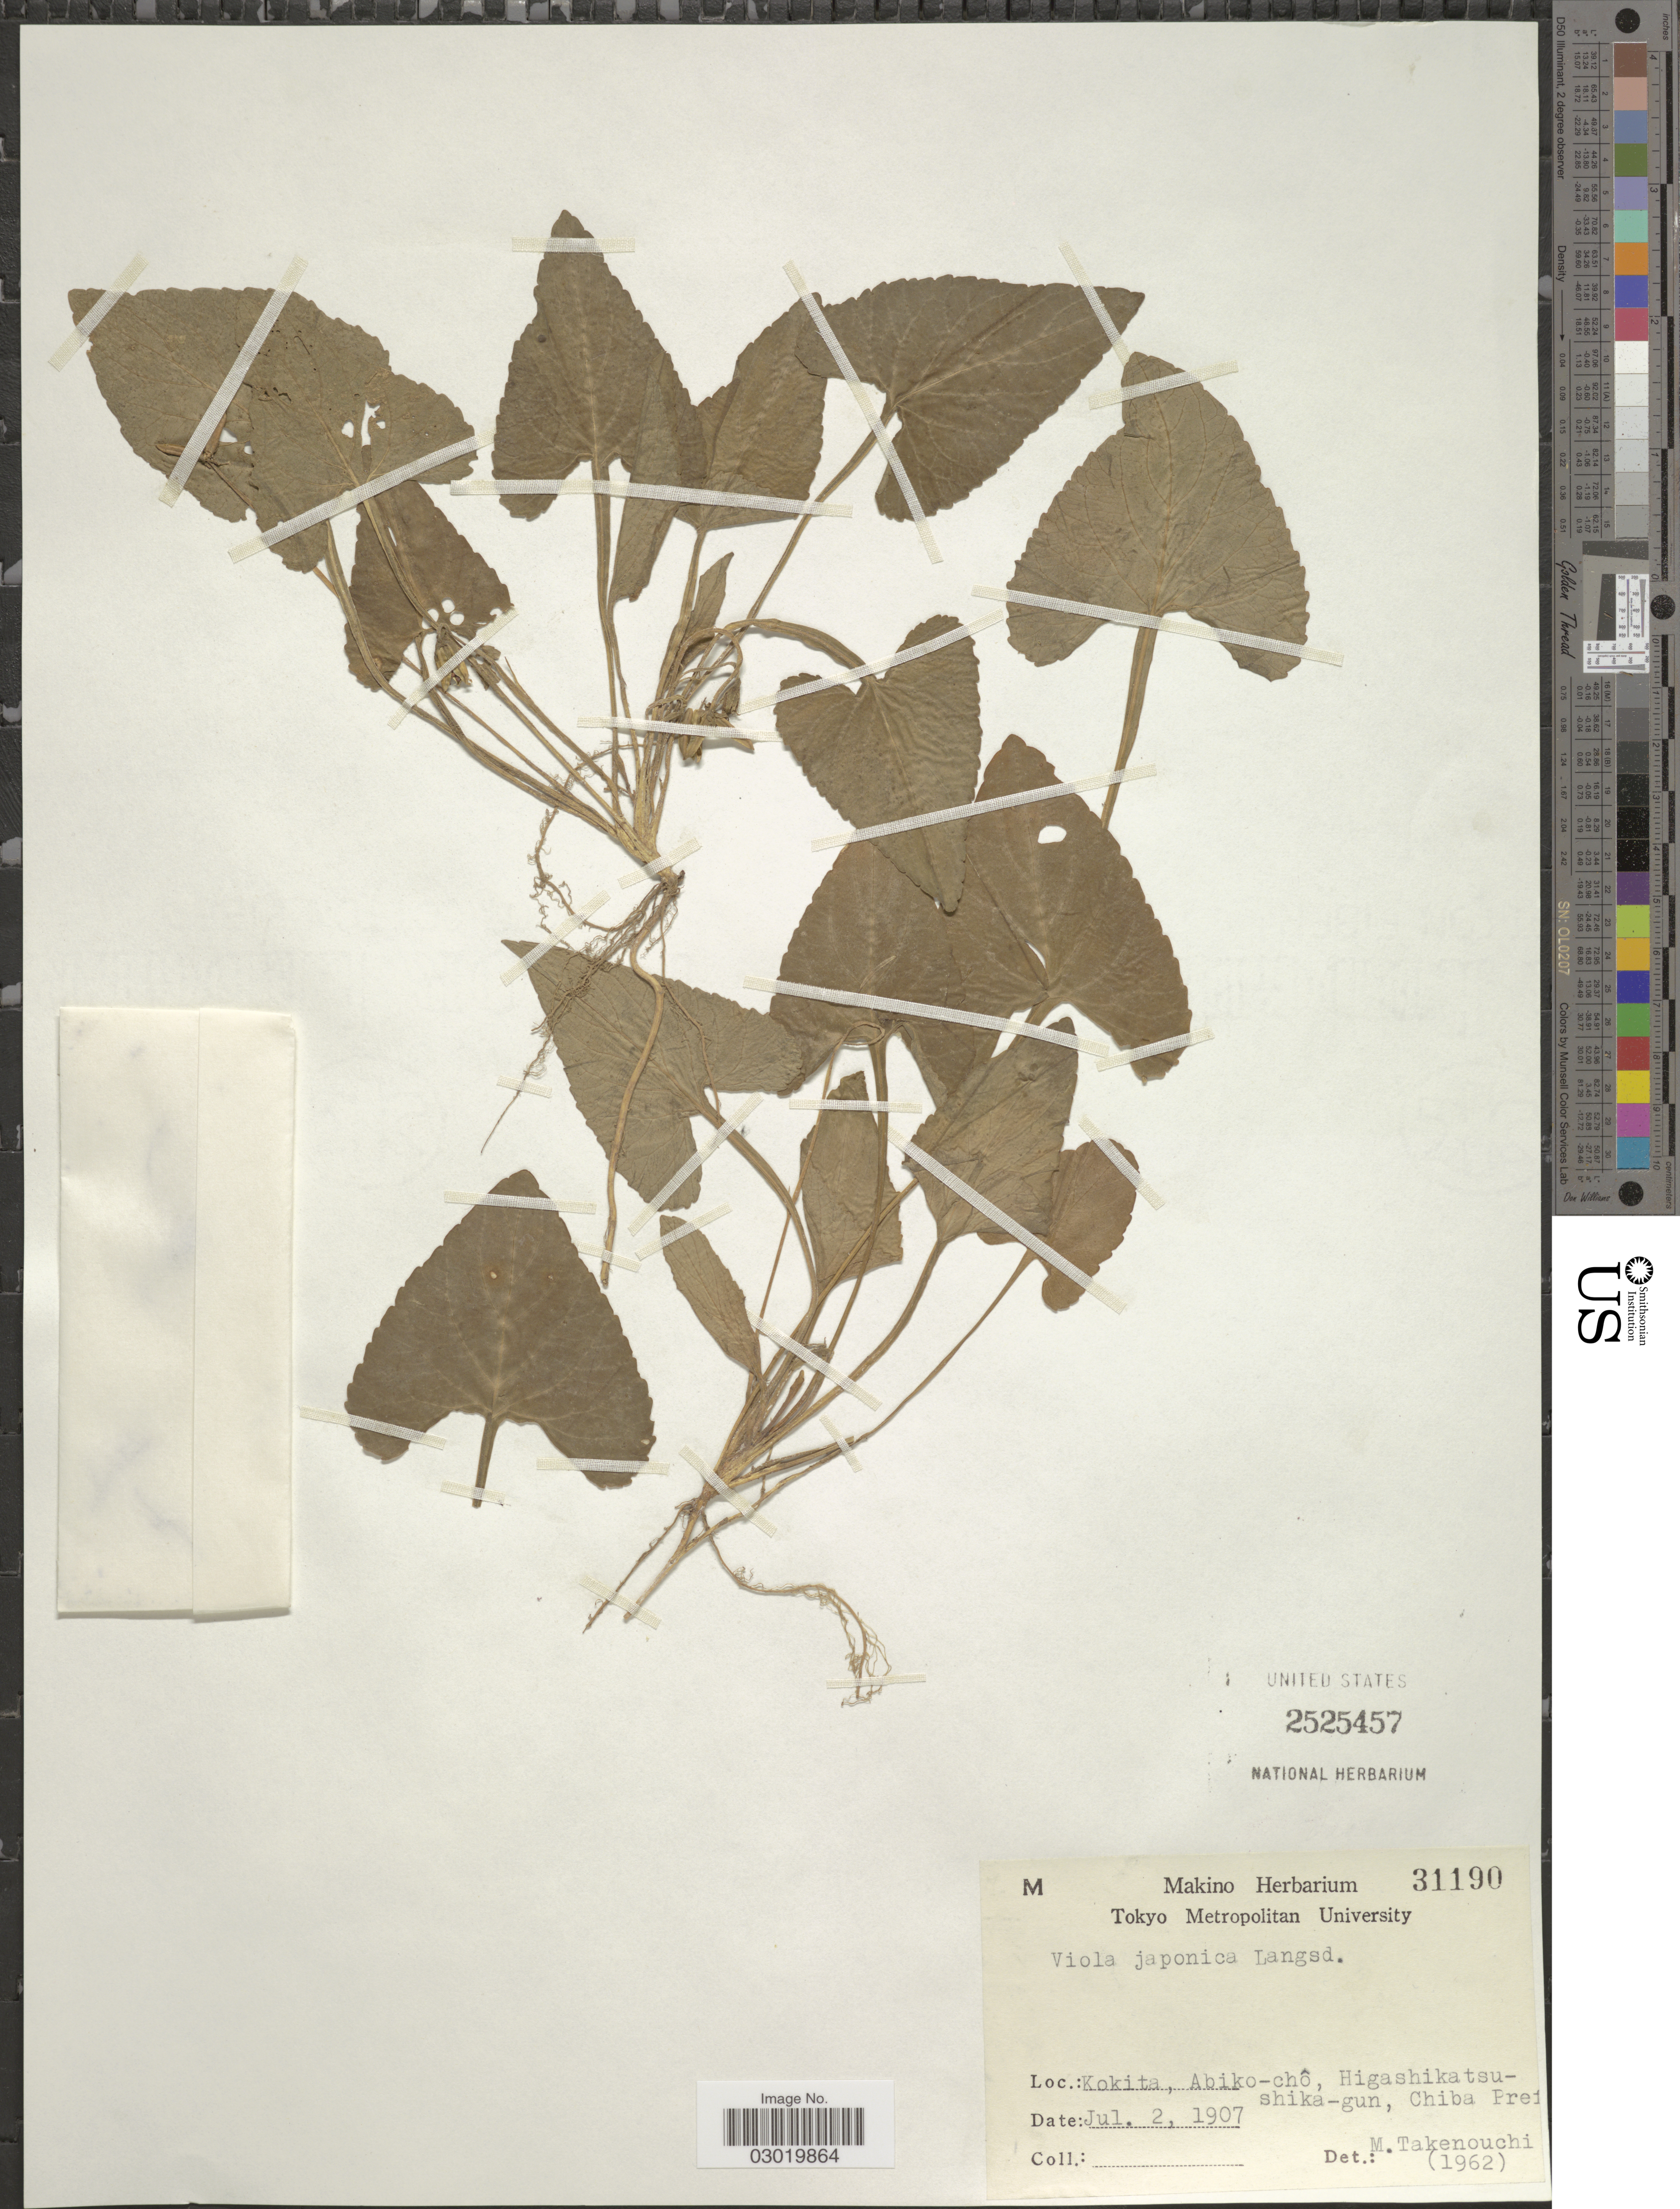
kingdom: Plantae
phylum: Tracheophyta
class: Magnoliopsida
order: Malpighiales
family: Violaceae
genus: Viola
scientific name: Viola japonica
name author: Langsd. ex DC.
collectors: ex herb. Makino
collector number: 31190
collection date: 1907-07-02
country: Japan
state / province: Tiba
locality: Kokita, Abiko-chô, Higashika tsushika-gun, Chiba Frei [illegible text].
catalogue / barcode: US 2525457